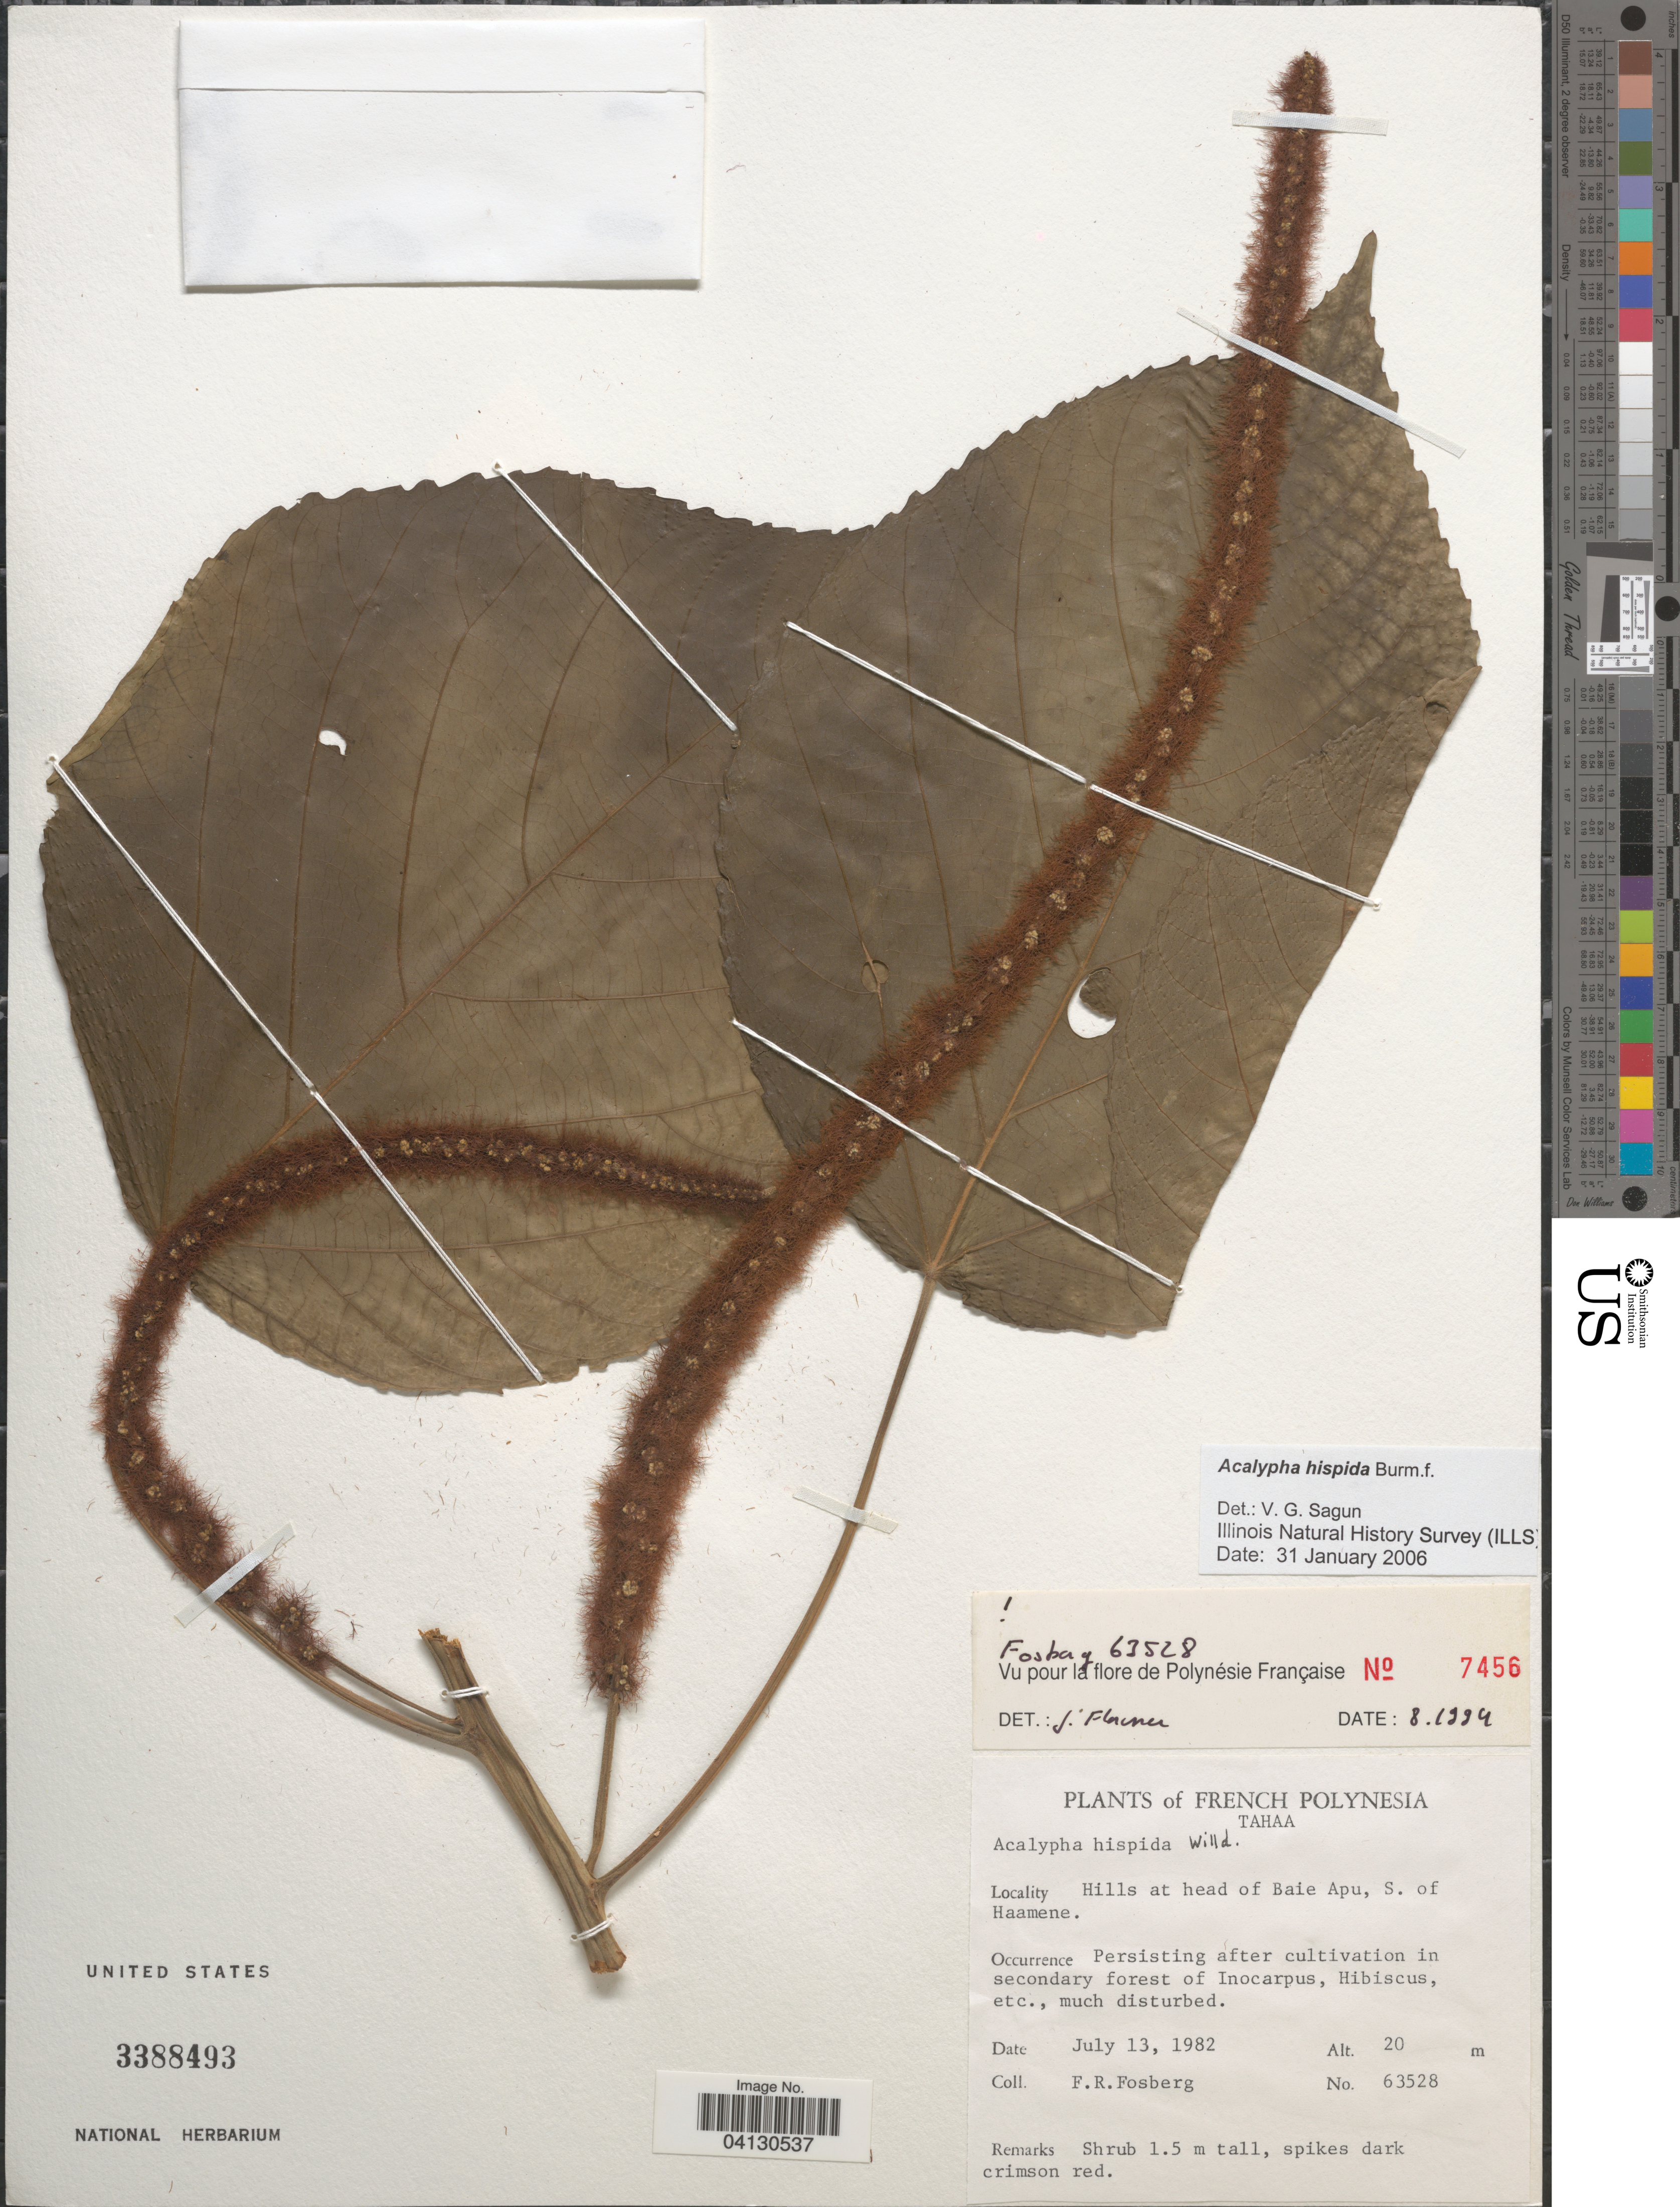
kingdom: Plantae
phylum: Tracheophyta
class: Magnoliopsida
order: Malpighiales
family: Euphorbiaceae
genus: Acalypha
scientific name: Acalypha hispida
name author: Burm. f.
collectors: F. R. Fosberg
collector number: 63528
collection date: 1982-07-13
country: French Polynesia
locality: Tahaa. Hills at head of Baie Apu, S. of Haamene. Persisting after cultivation in secondary forest of Inocarpus, Hibiscus, etc., much disturbed.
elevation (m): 20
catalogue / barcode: US 3388493